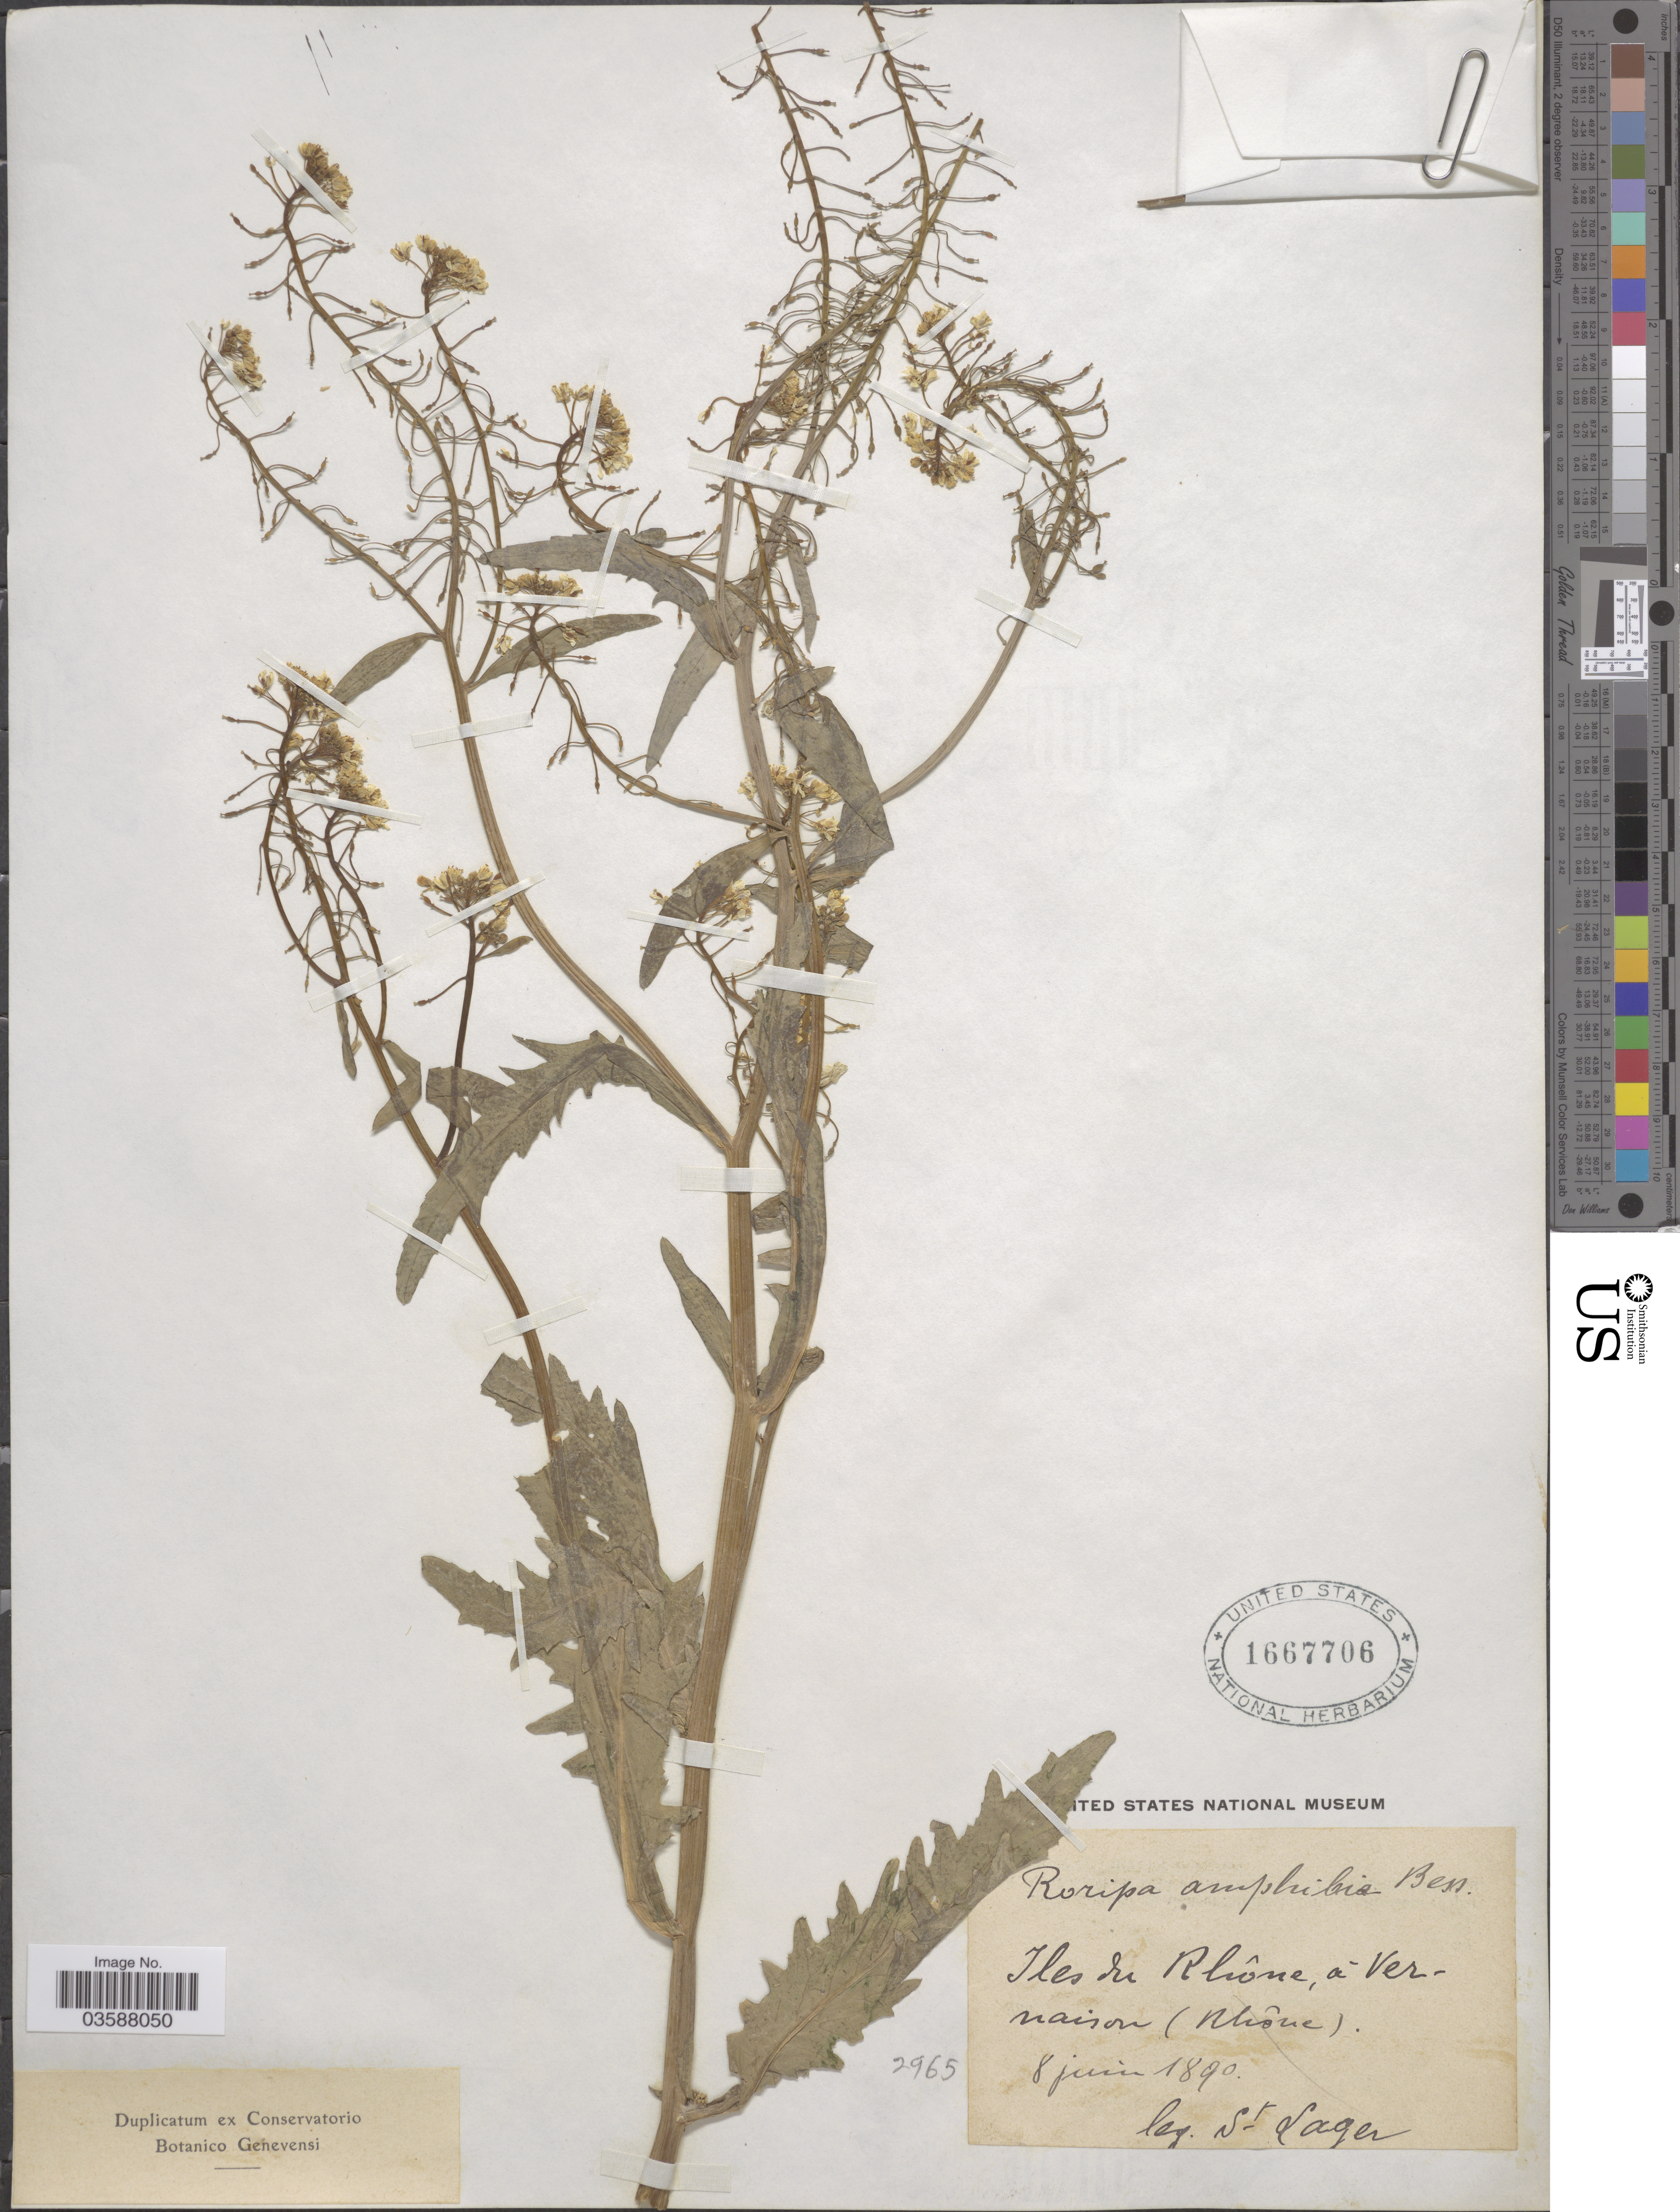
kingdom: Plantae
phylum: Tracheophyta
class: Magnoliopsida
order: Brassicales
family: Brassicaceae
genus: Rorippa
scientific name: Rorippa amphibia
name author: (L.) Besser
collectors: -. St. Lager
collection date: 1890-06-08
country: France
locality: Iles du Rhône, á Vernaison (Rhône).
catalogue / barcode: US 1667706